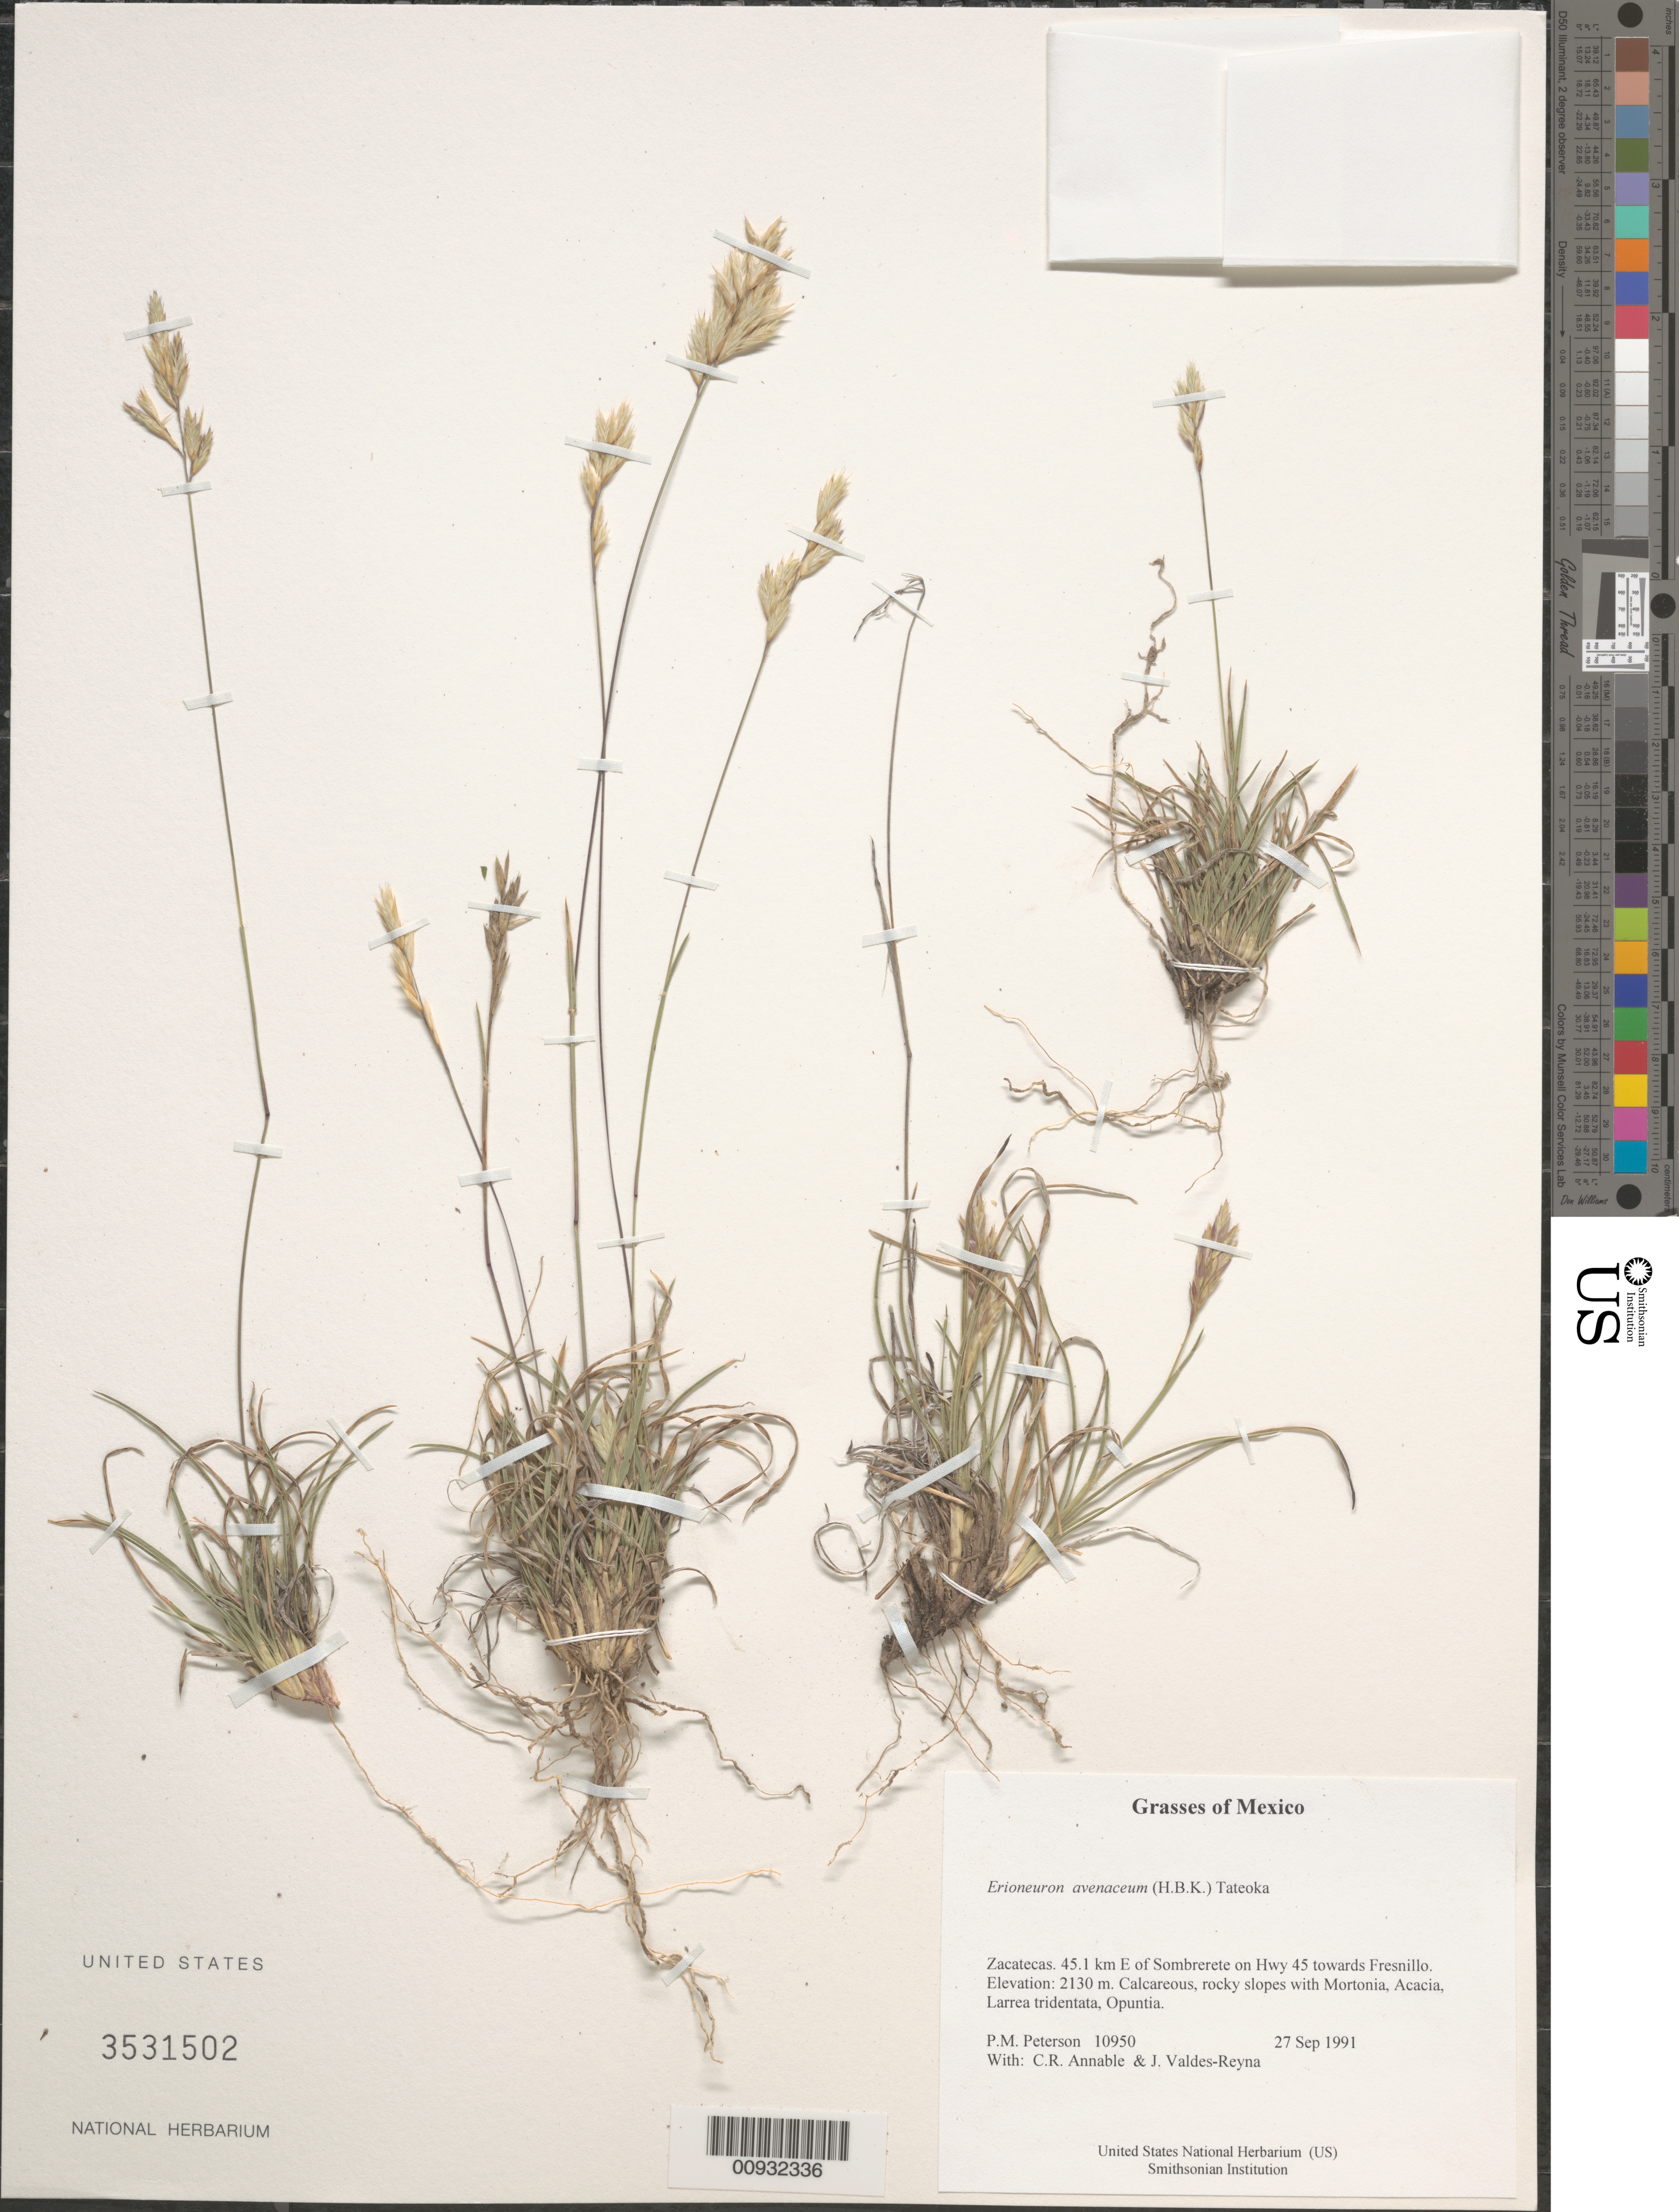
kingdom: Plantae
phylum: Tracheophyta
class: Liliopsida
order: Poales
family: Poaceae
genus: Erioneuron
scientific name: Erioneuron avenaceum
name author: (Kunth) Tateoka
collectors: P. M. Peterson, C. R. Annable & J. Valdés-Reyna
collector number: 10950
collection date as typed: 27 Sep 1991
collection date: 1991-09-27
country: Mexico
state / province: Zacatecas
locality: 45.1 km E of Sombrerete on Hwy 45 towards Fresnillo.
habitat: Calcareous, rocky slopes with Mortonia, Acacia, Larrea tridentata, Opuntia.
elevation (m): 2130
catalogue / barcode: US 3531502